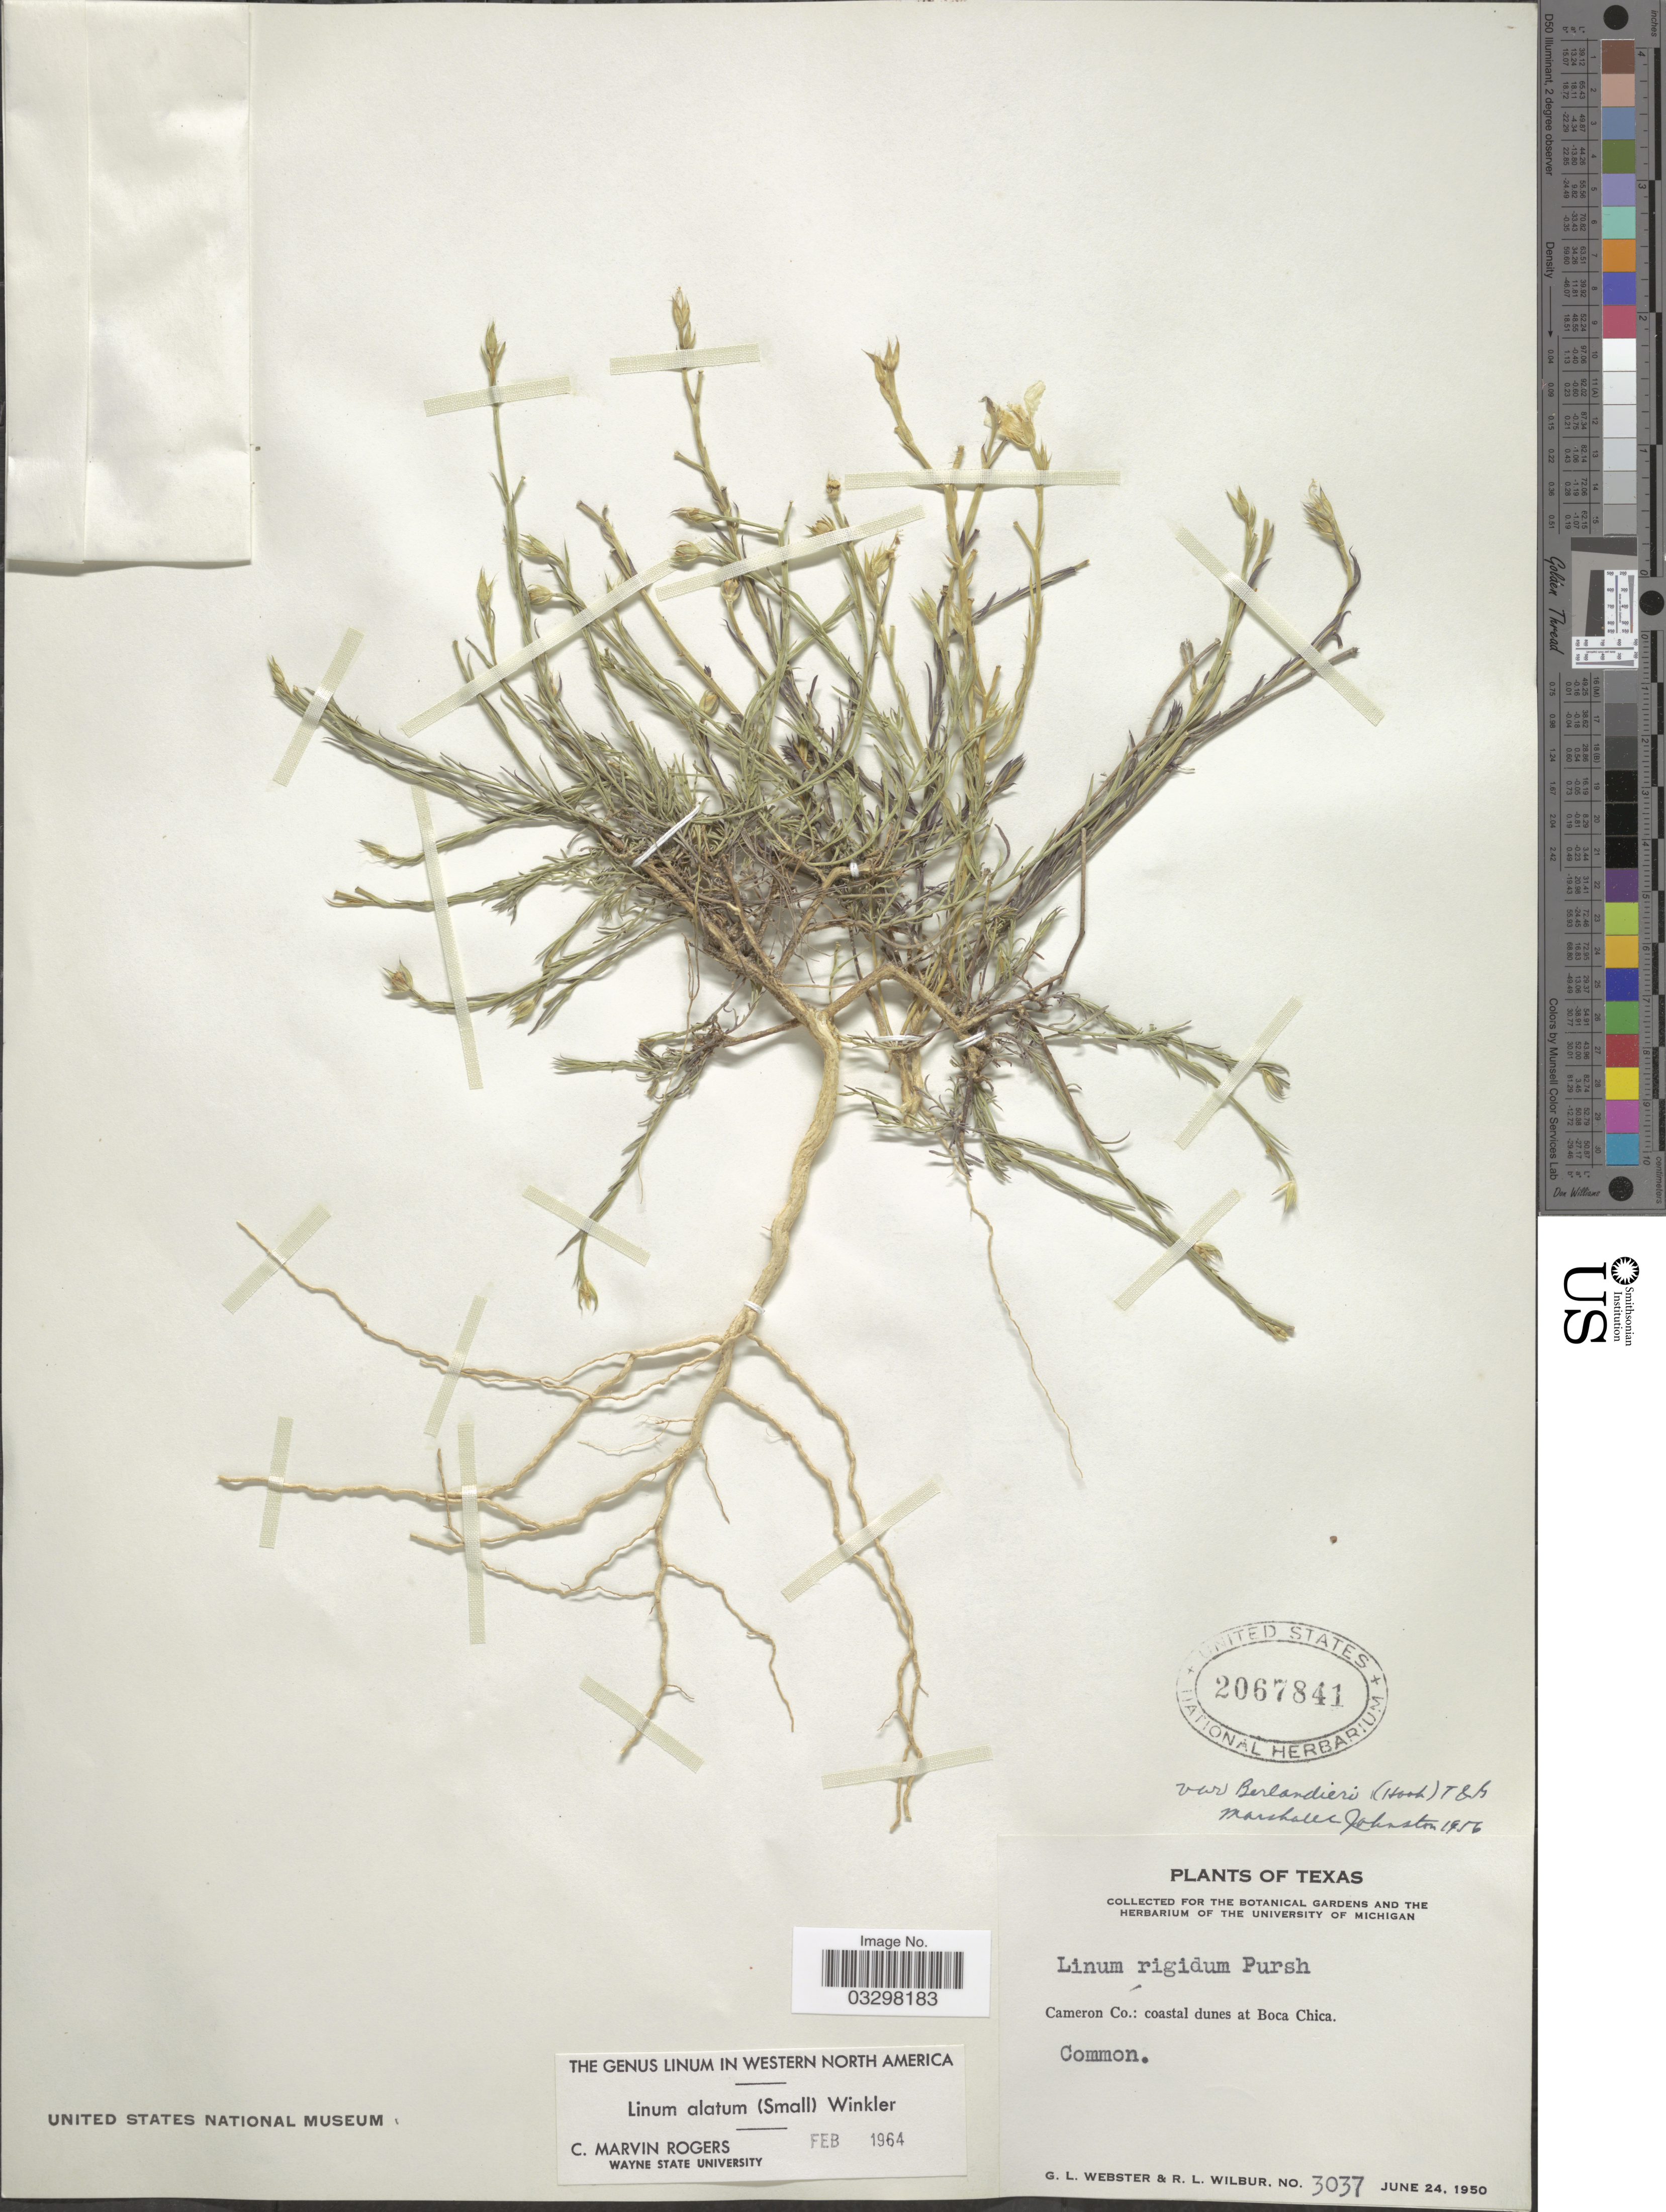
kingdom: Plantae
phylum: Tracheophyta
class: Magnoliopsida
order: Malpighiales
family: Linaceae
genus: Linum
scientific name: Linum alatum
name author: (Small) H.J.P. Winkl.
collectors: G. L. Webster & R. L. Wilbur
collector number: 3037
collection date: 1950-06-24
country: United States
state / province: Texas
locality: Cameron Co.: coastal dunes at Boca Chica.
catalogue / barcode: US 2067841